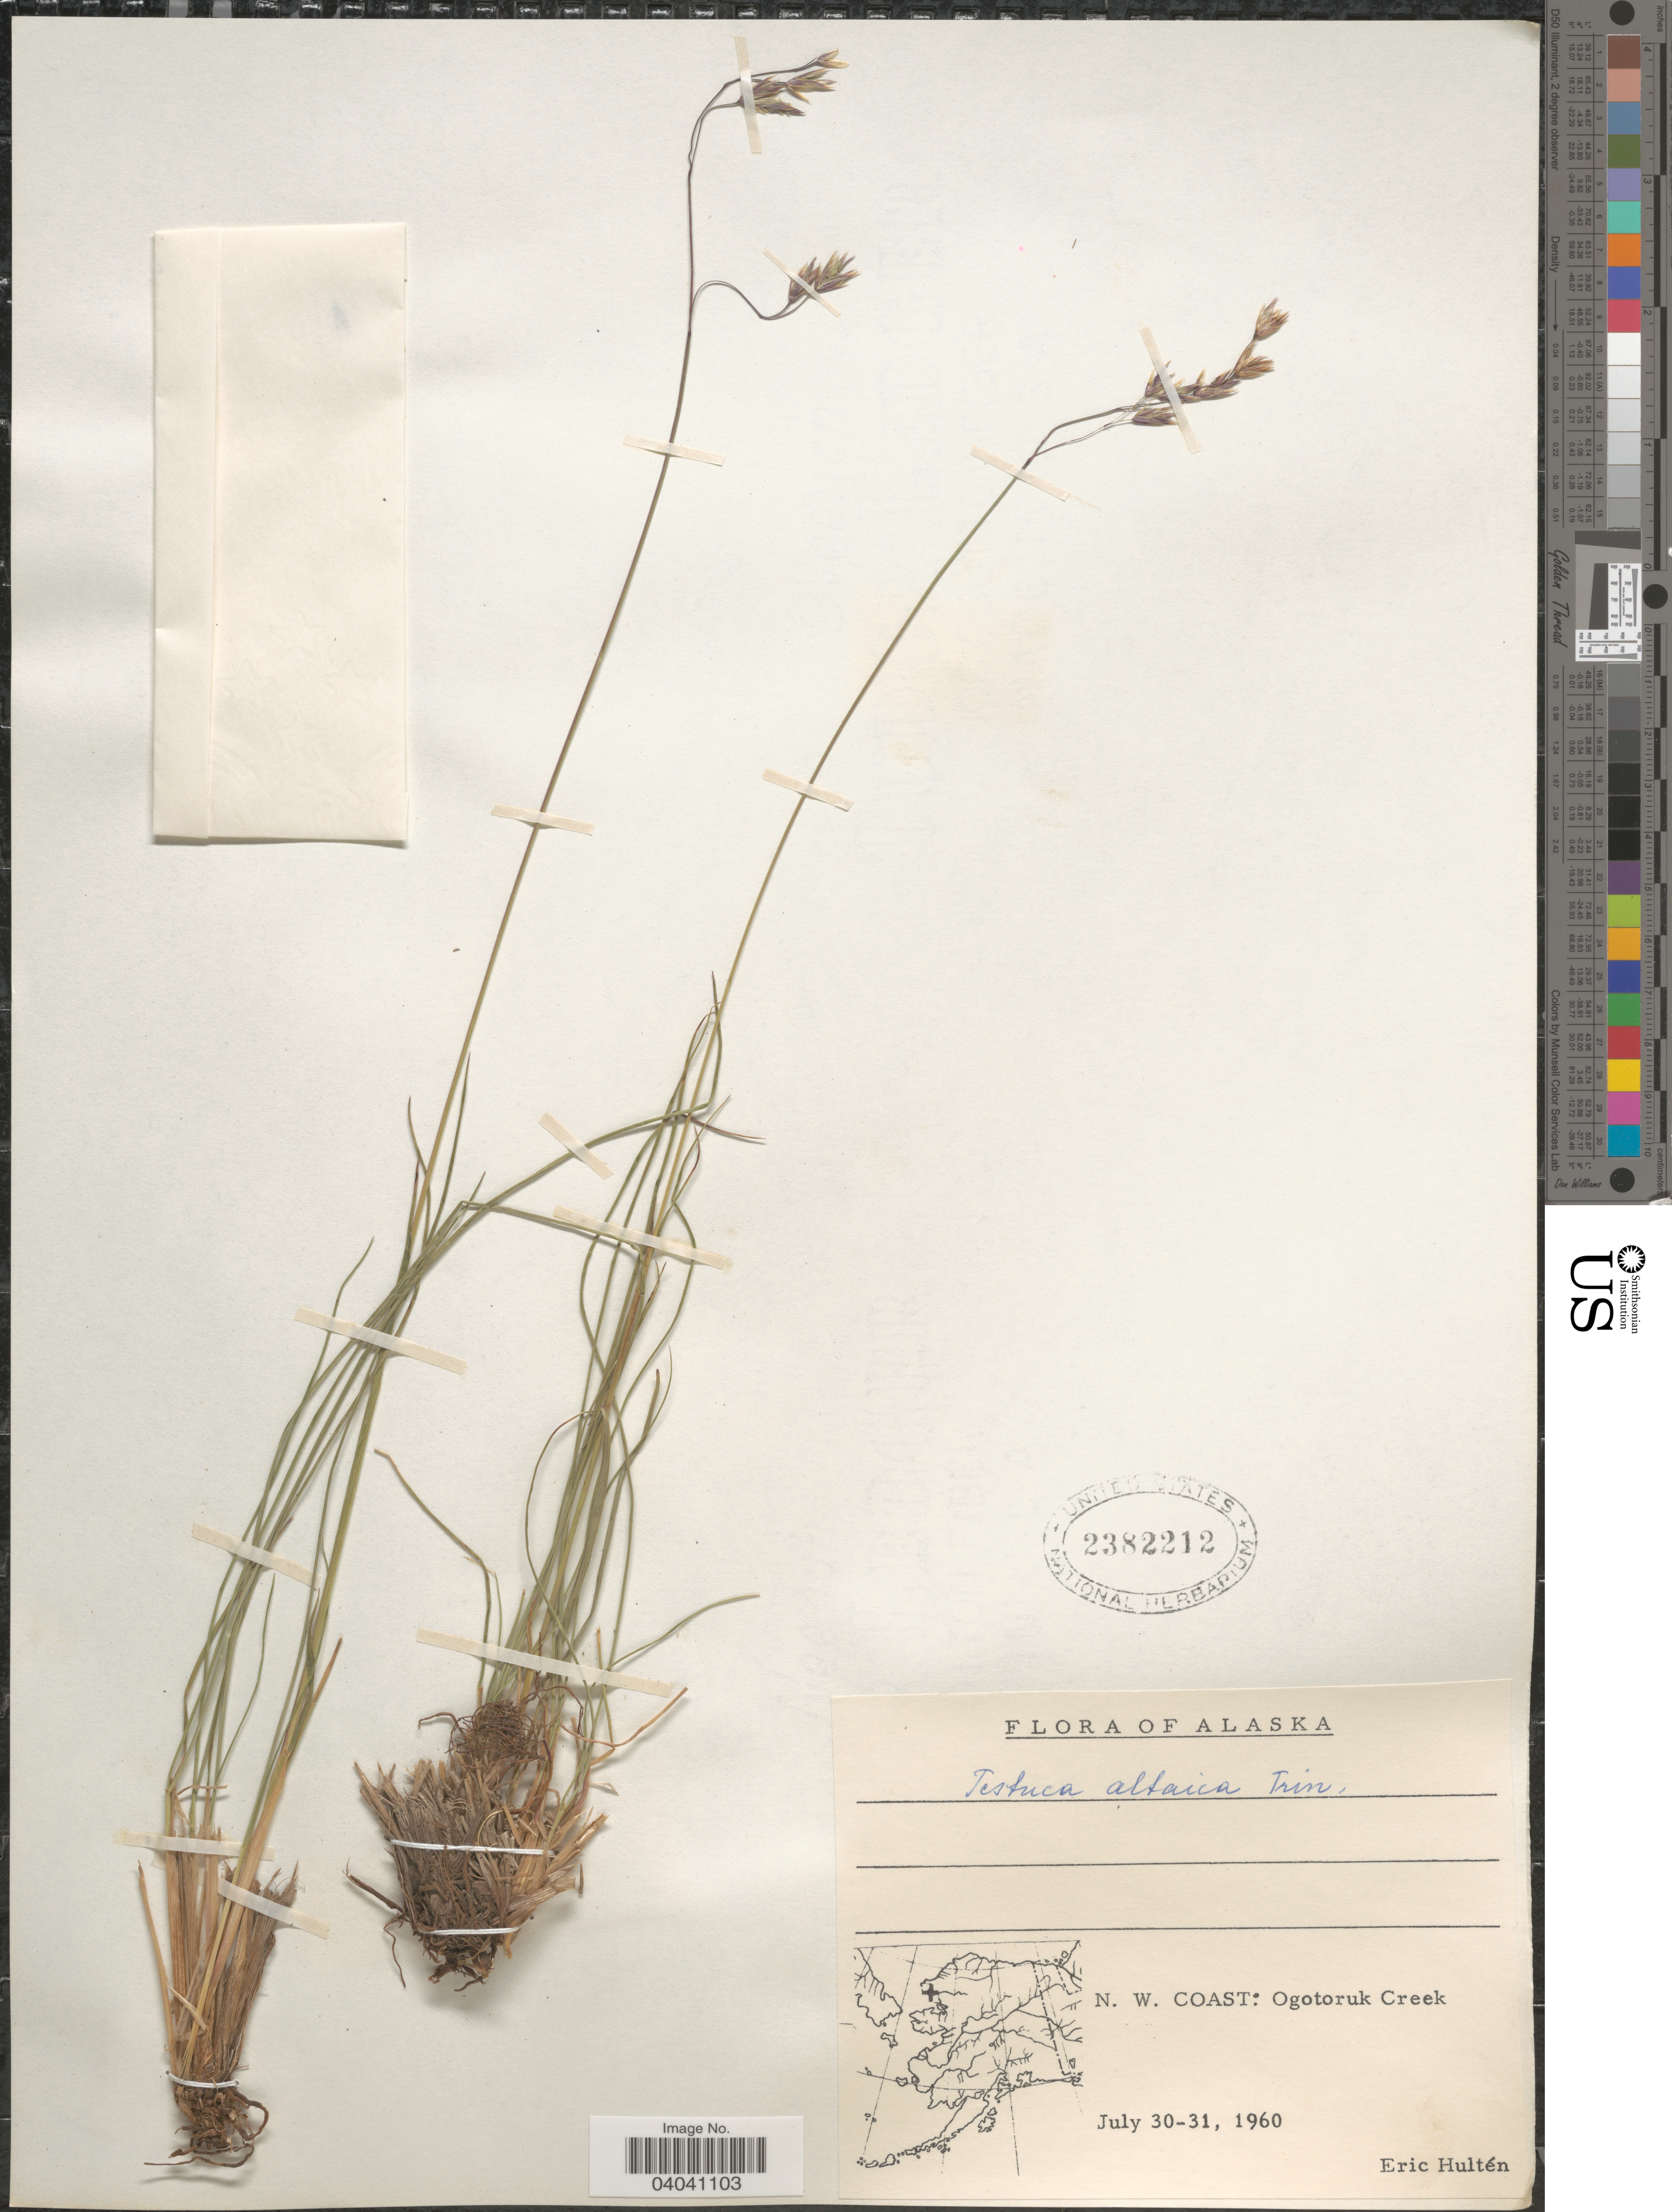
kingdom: Plantae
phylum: Tracheophyta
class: Liliopsida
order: Poales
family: Poaceae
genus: Festuca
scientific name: Festuca altaica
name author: Trin.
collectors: E. G. Hultén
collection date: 1960-07-30/1960-07-31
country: United States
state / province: Alaska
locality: N.W. Coast: Ogotoruk Creek.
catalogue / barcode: US 2382212